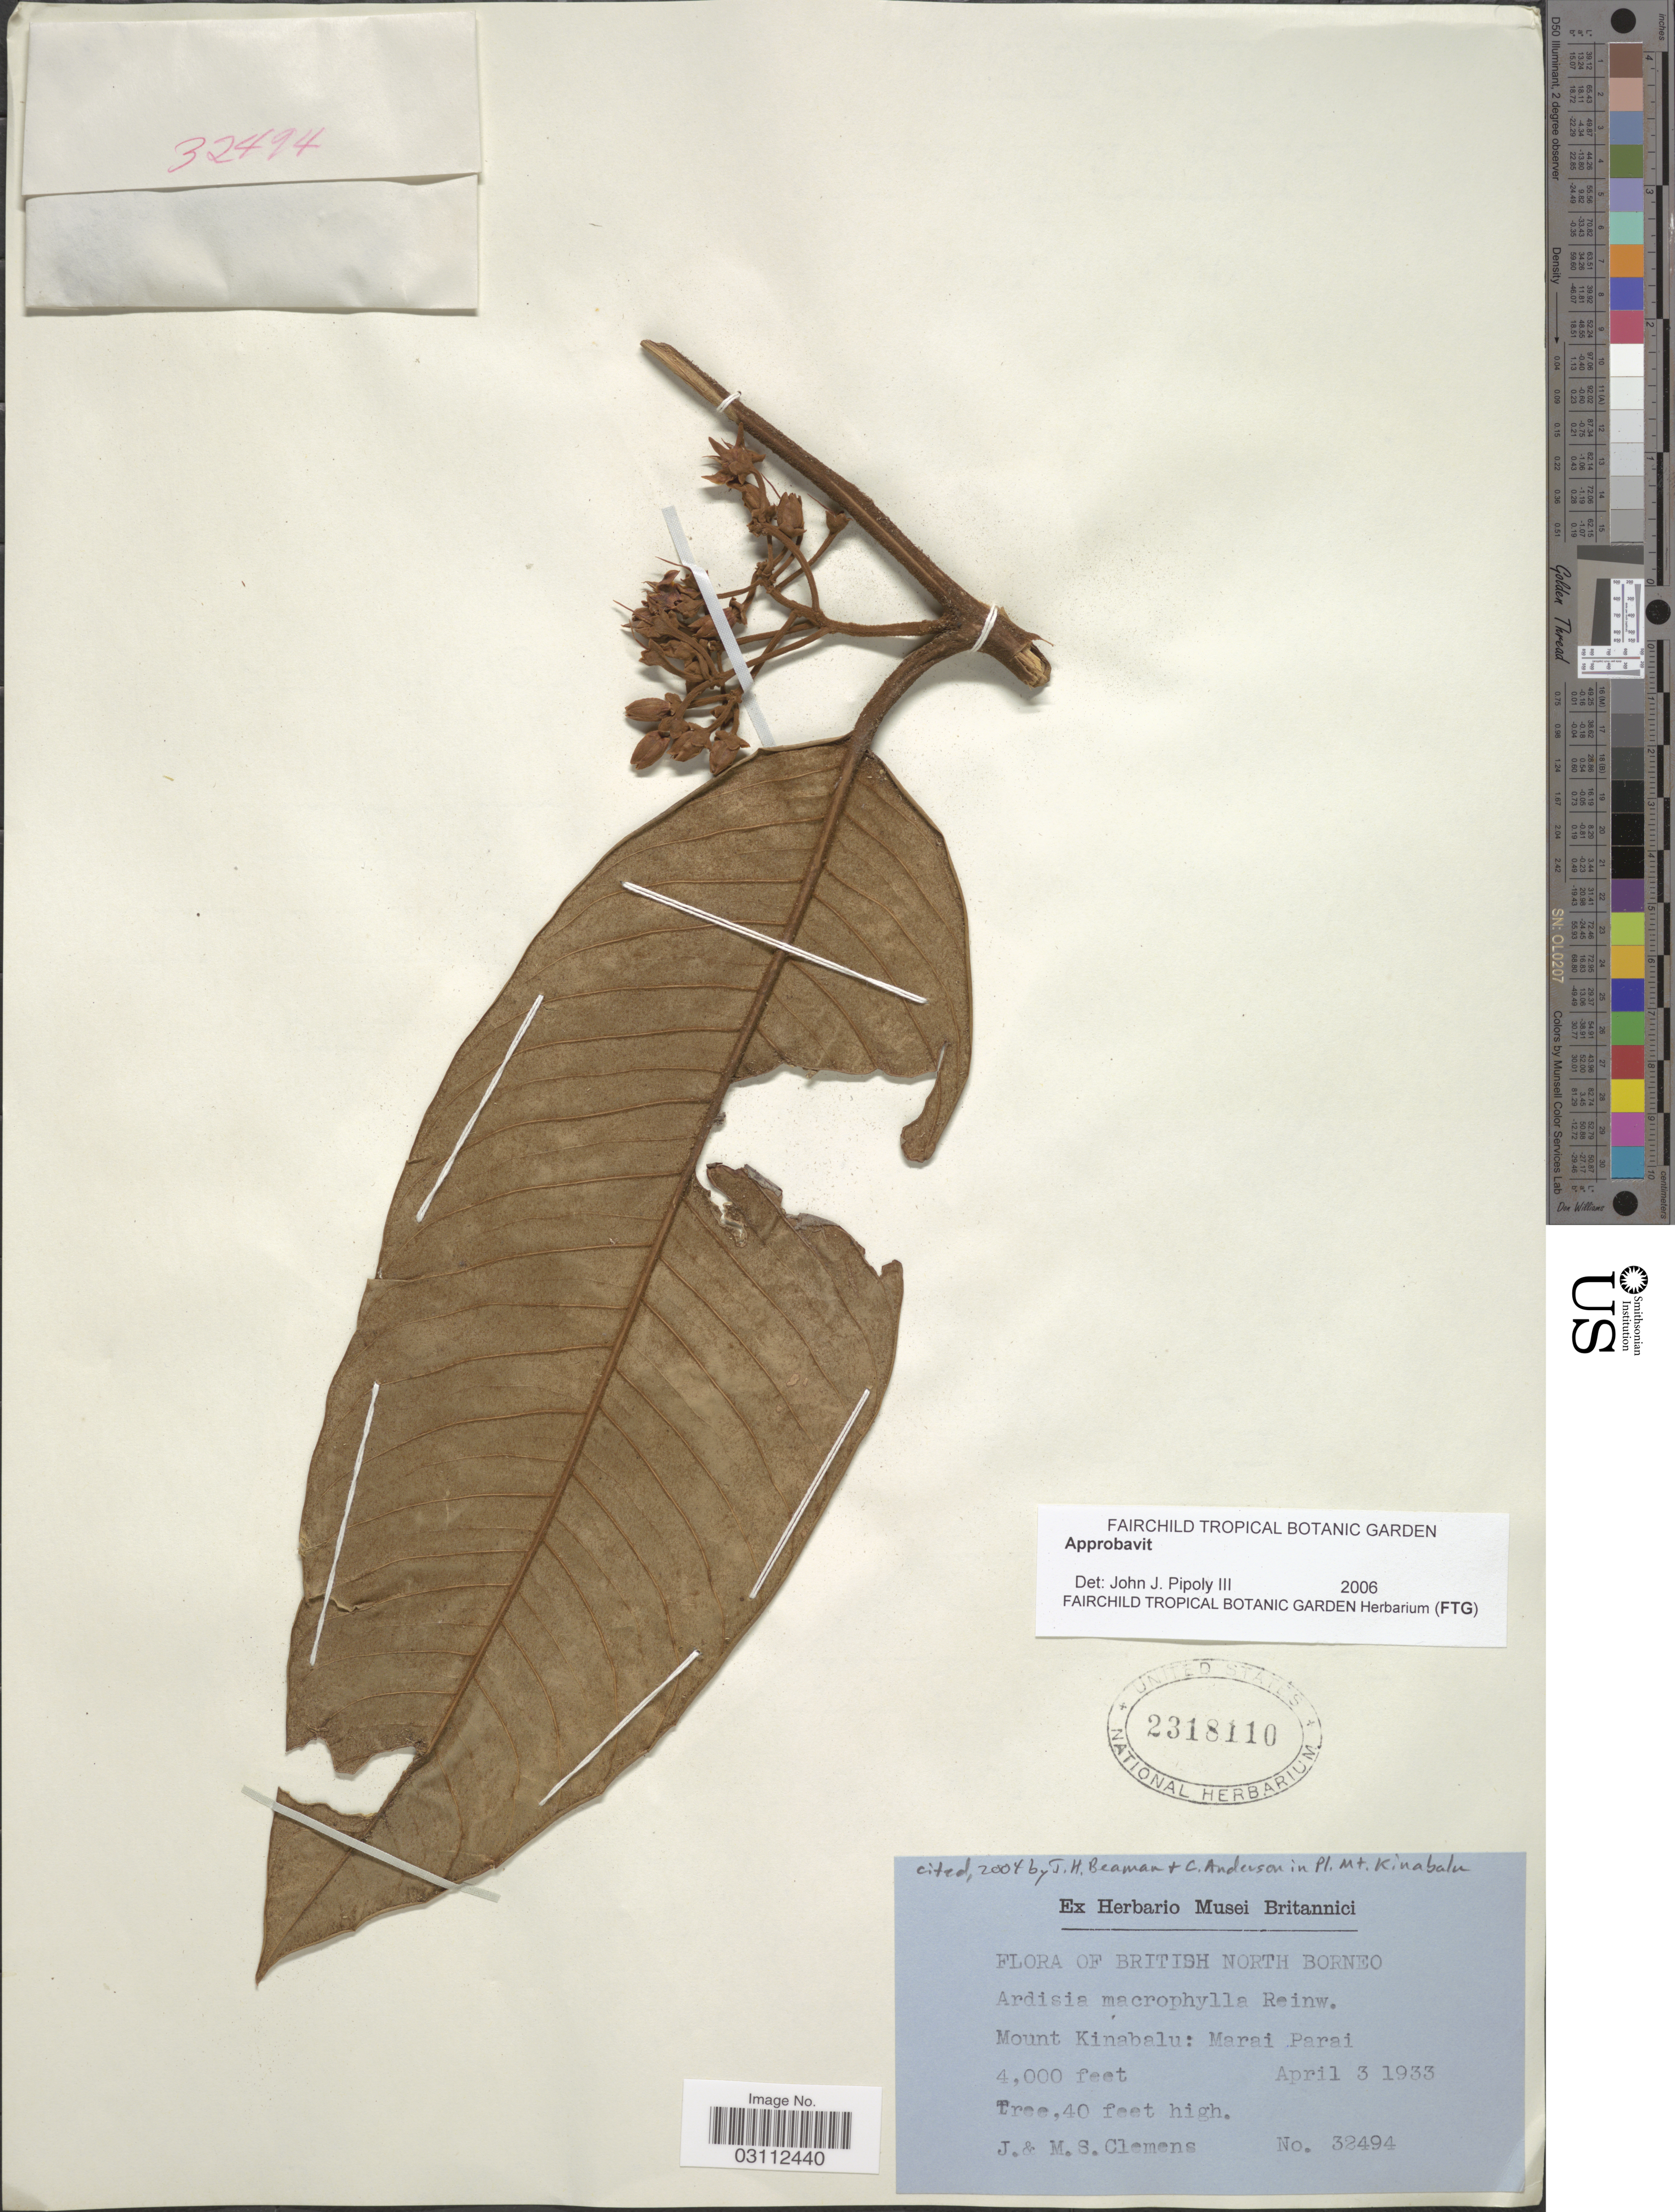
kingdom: Plantae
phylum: Tracheophyta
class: Magnoliopsida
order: Ericales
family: Primulaceae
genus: Ardisia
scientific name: Ardisia macrophylla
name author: Reinw. ex Blume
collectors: J. Clemens & M. S. Clemens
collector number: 32494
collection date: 1933-04-03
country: Malaysia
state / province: Sabah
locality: British North Borneo. Mount Kinabalu: Marai Parai.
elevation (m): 1219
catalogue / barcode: US 2318110